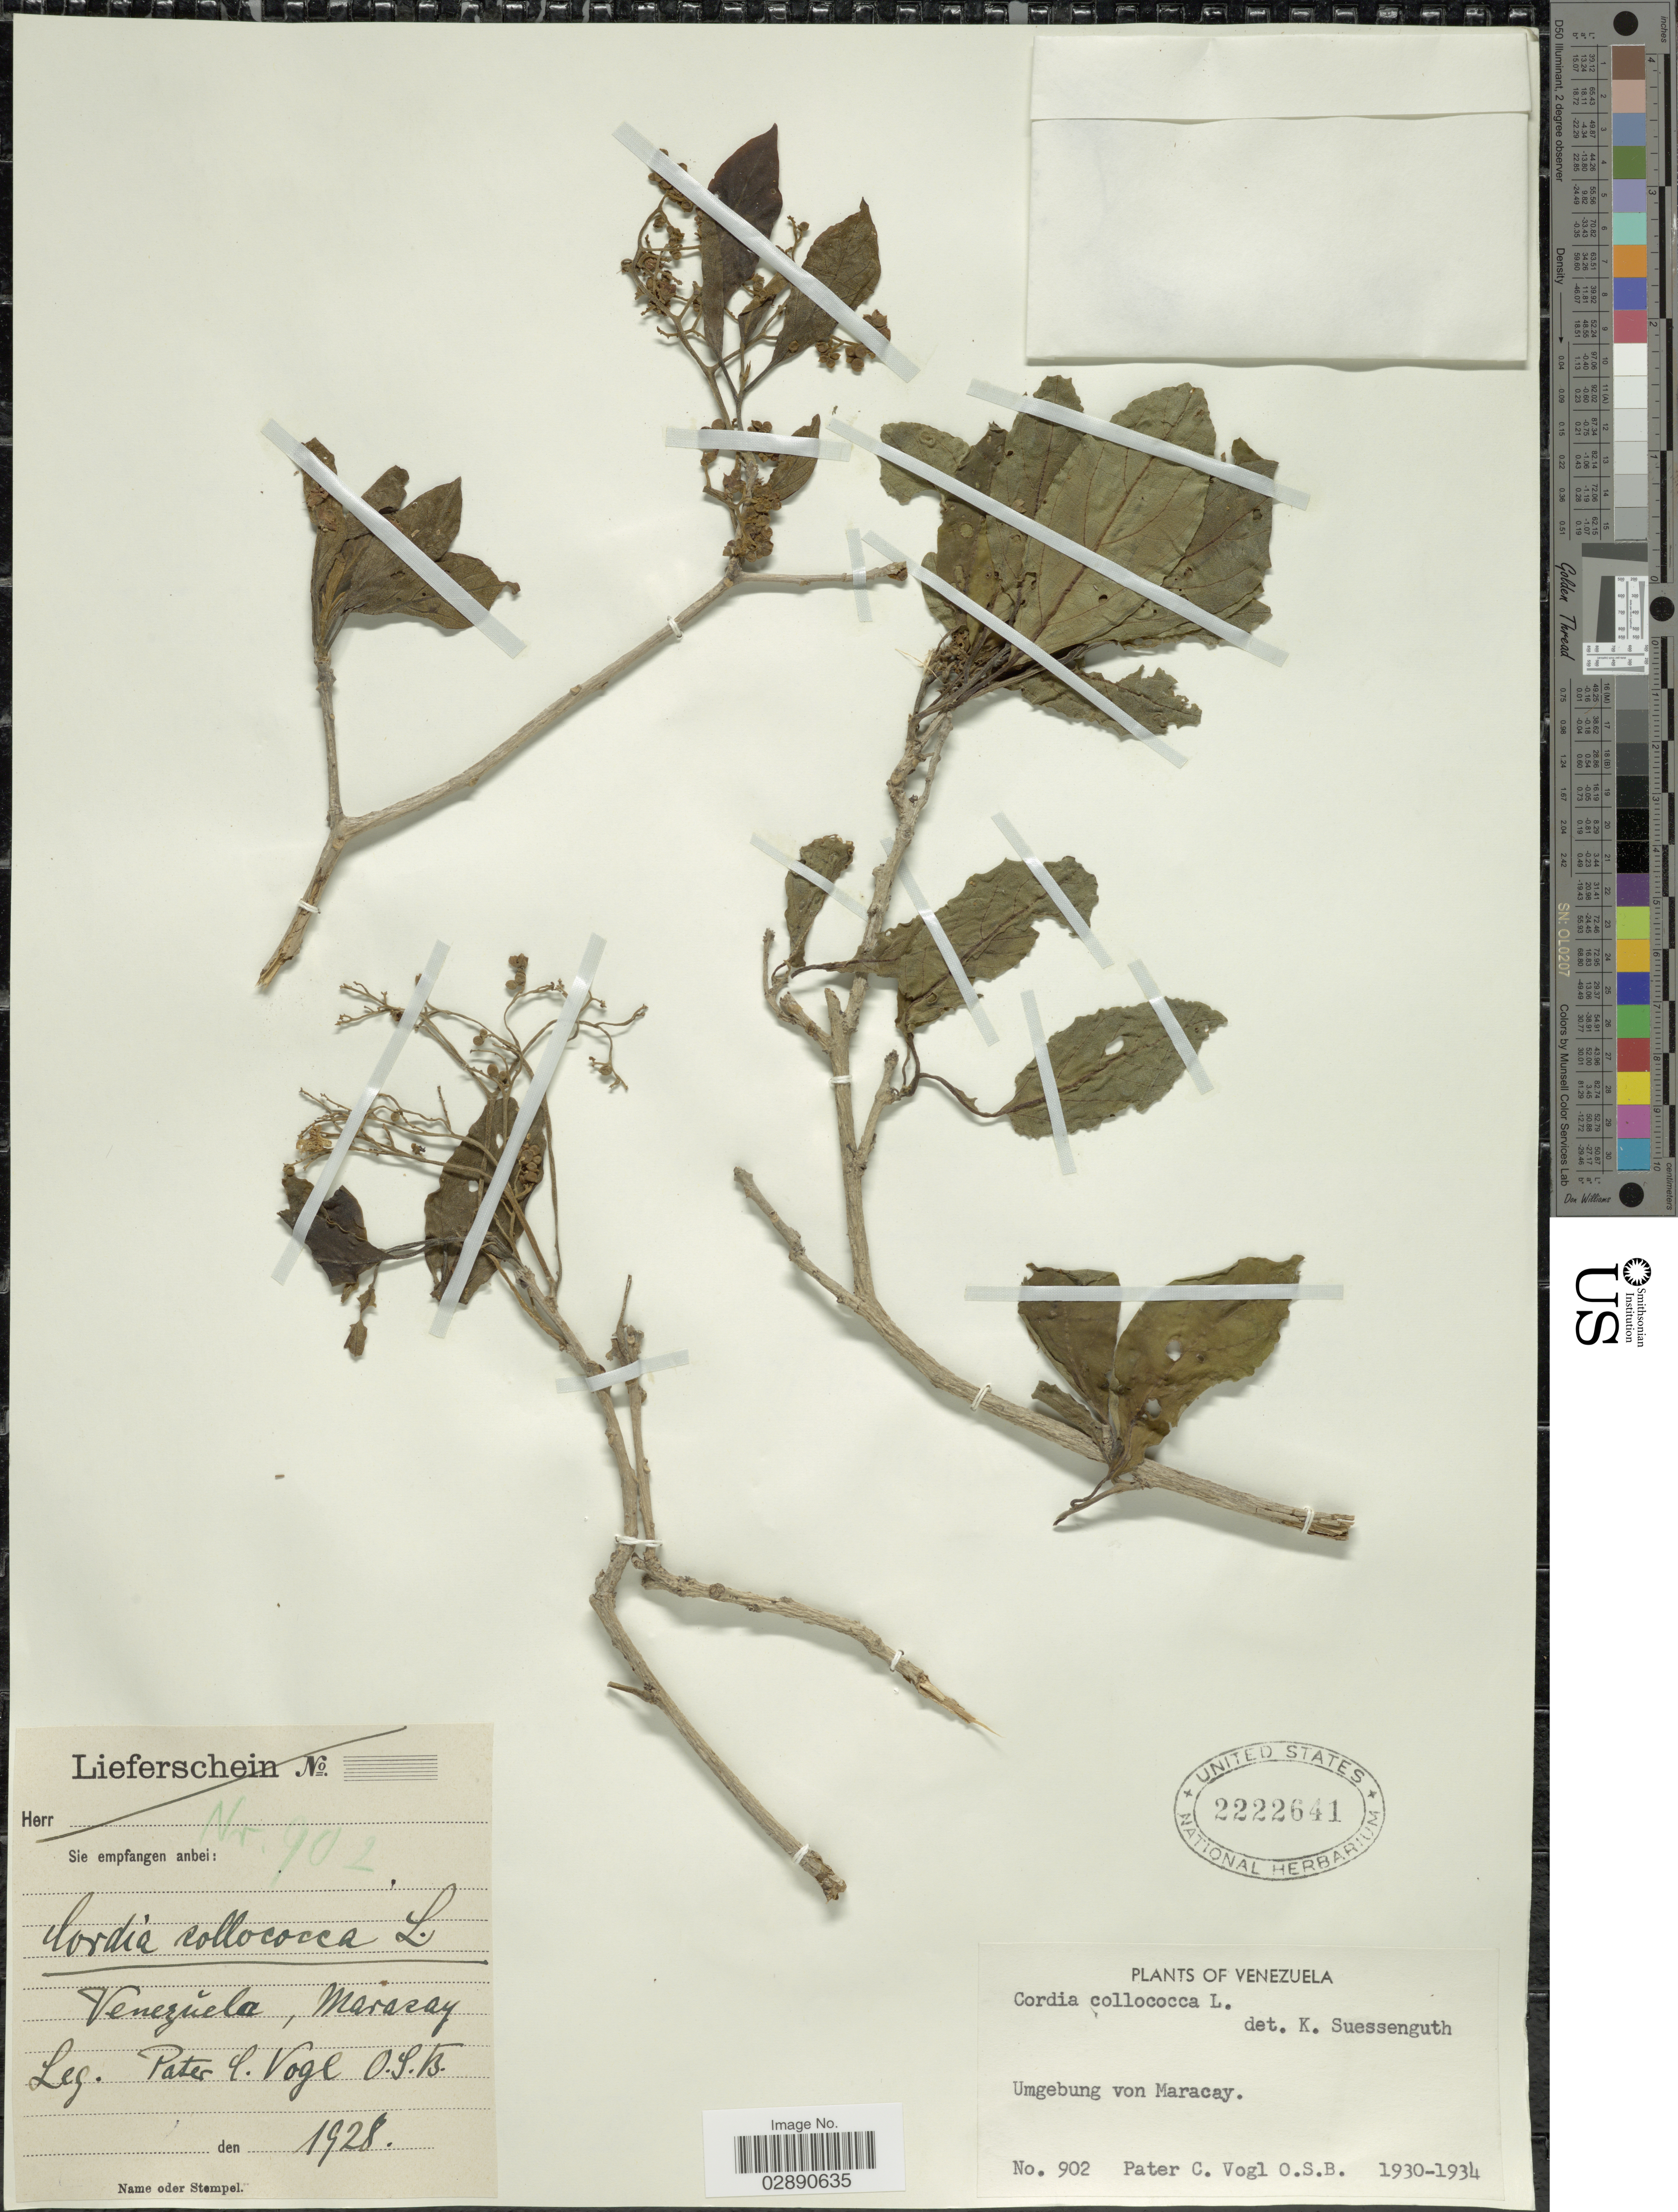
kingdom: Plantae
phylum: Tracheophyta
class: Magnoliopsida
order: Boraginales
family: Cordiaceae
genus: Cordia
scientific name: Cordia collococca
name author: L.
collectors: P. Vogl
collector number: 902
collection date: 1928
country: Venezuela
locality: Umgebung von Maracay.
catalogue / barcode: US 2222641